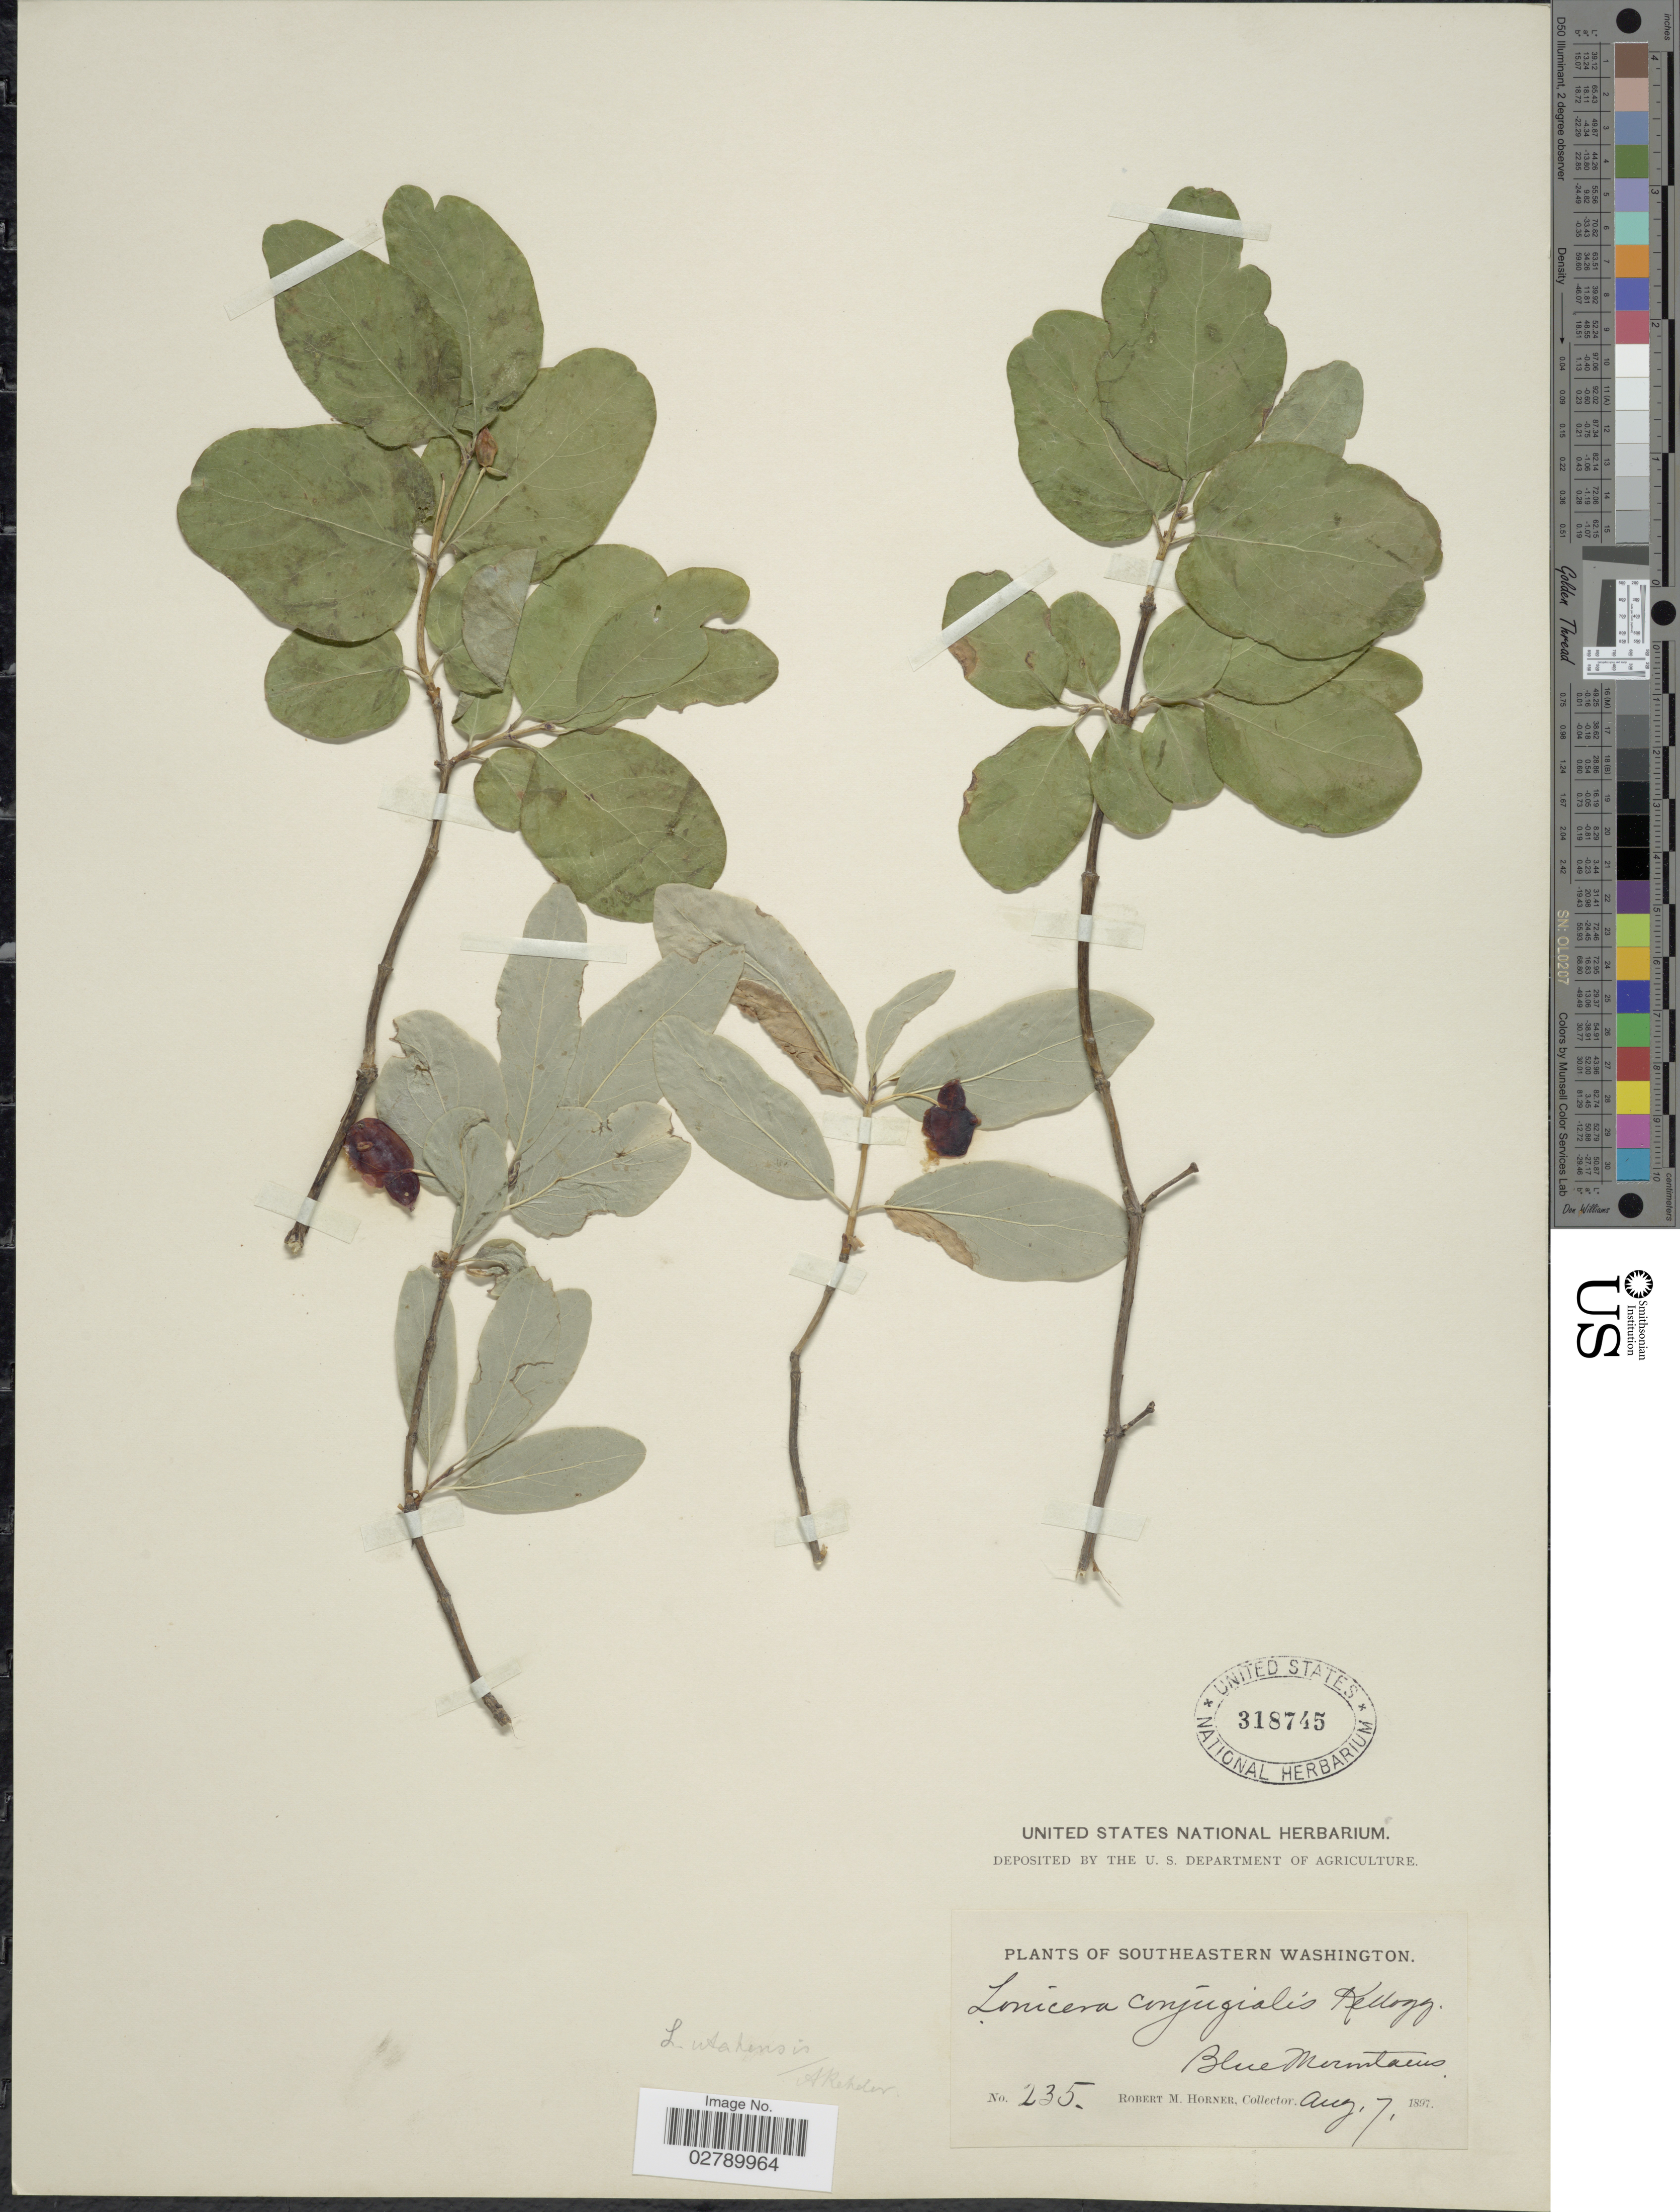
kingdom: Plantae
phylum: Tracheophyta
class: Magnoliopsida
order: Dipsacales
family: Caprifoliaceae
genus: Lonicera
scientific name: Lonicera utahensis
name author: S. Watson in C. King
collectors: R. Horner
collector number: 235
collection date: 1897-08-07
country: United States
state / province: Washington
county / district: Clallam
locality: Southeastern Washington. Blue Mountains.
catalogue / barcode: US 318745